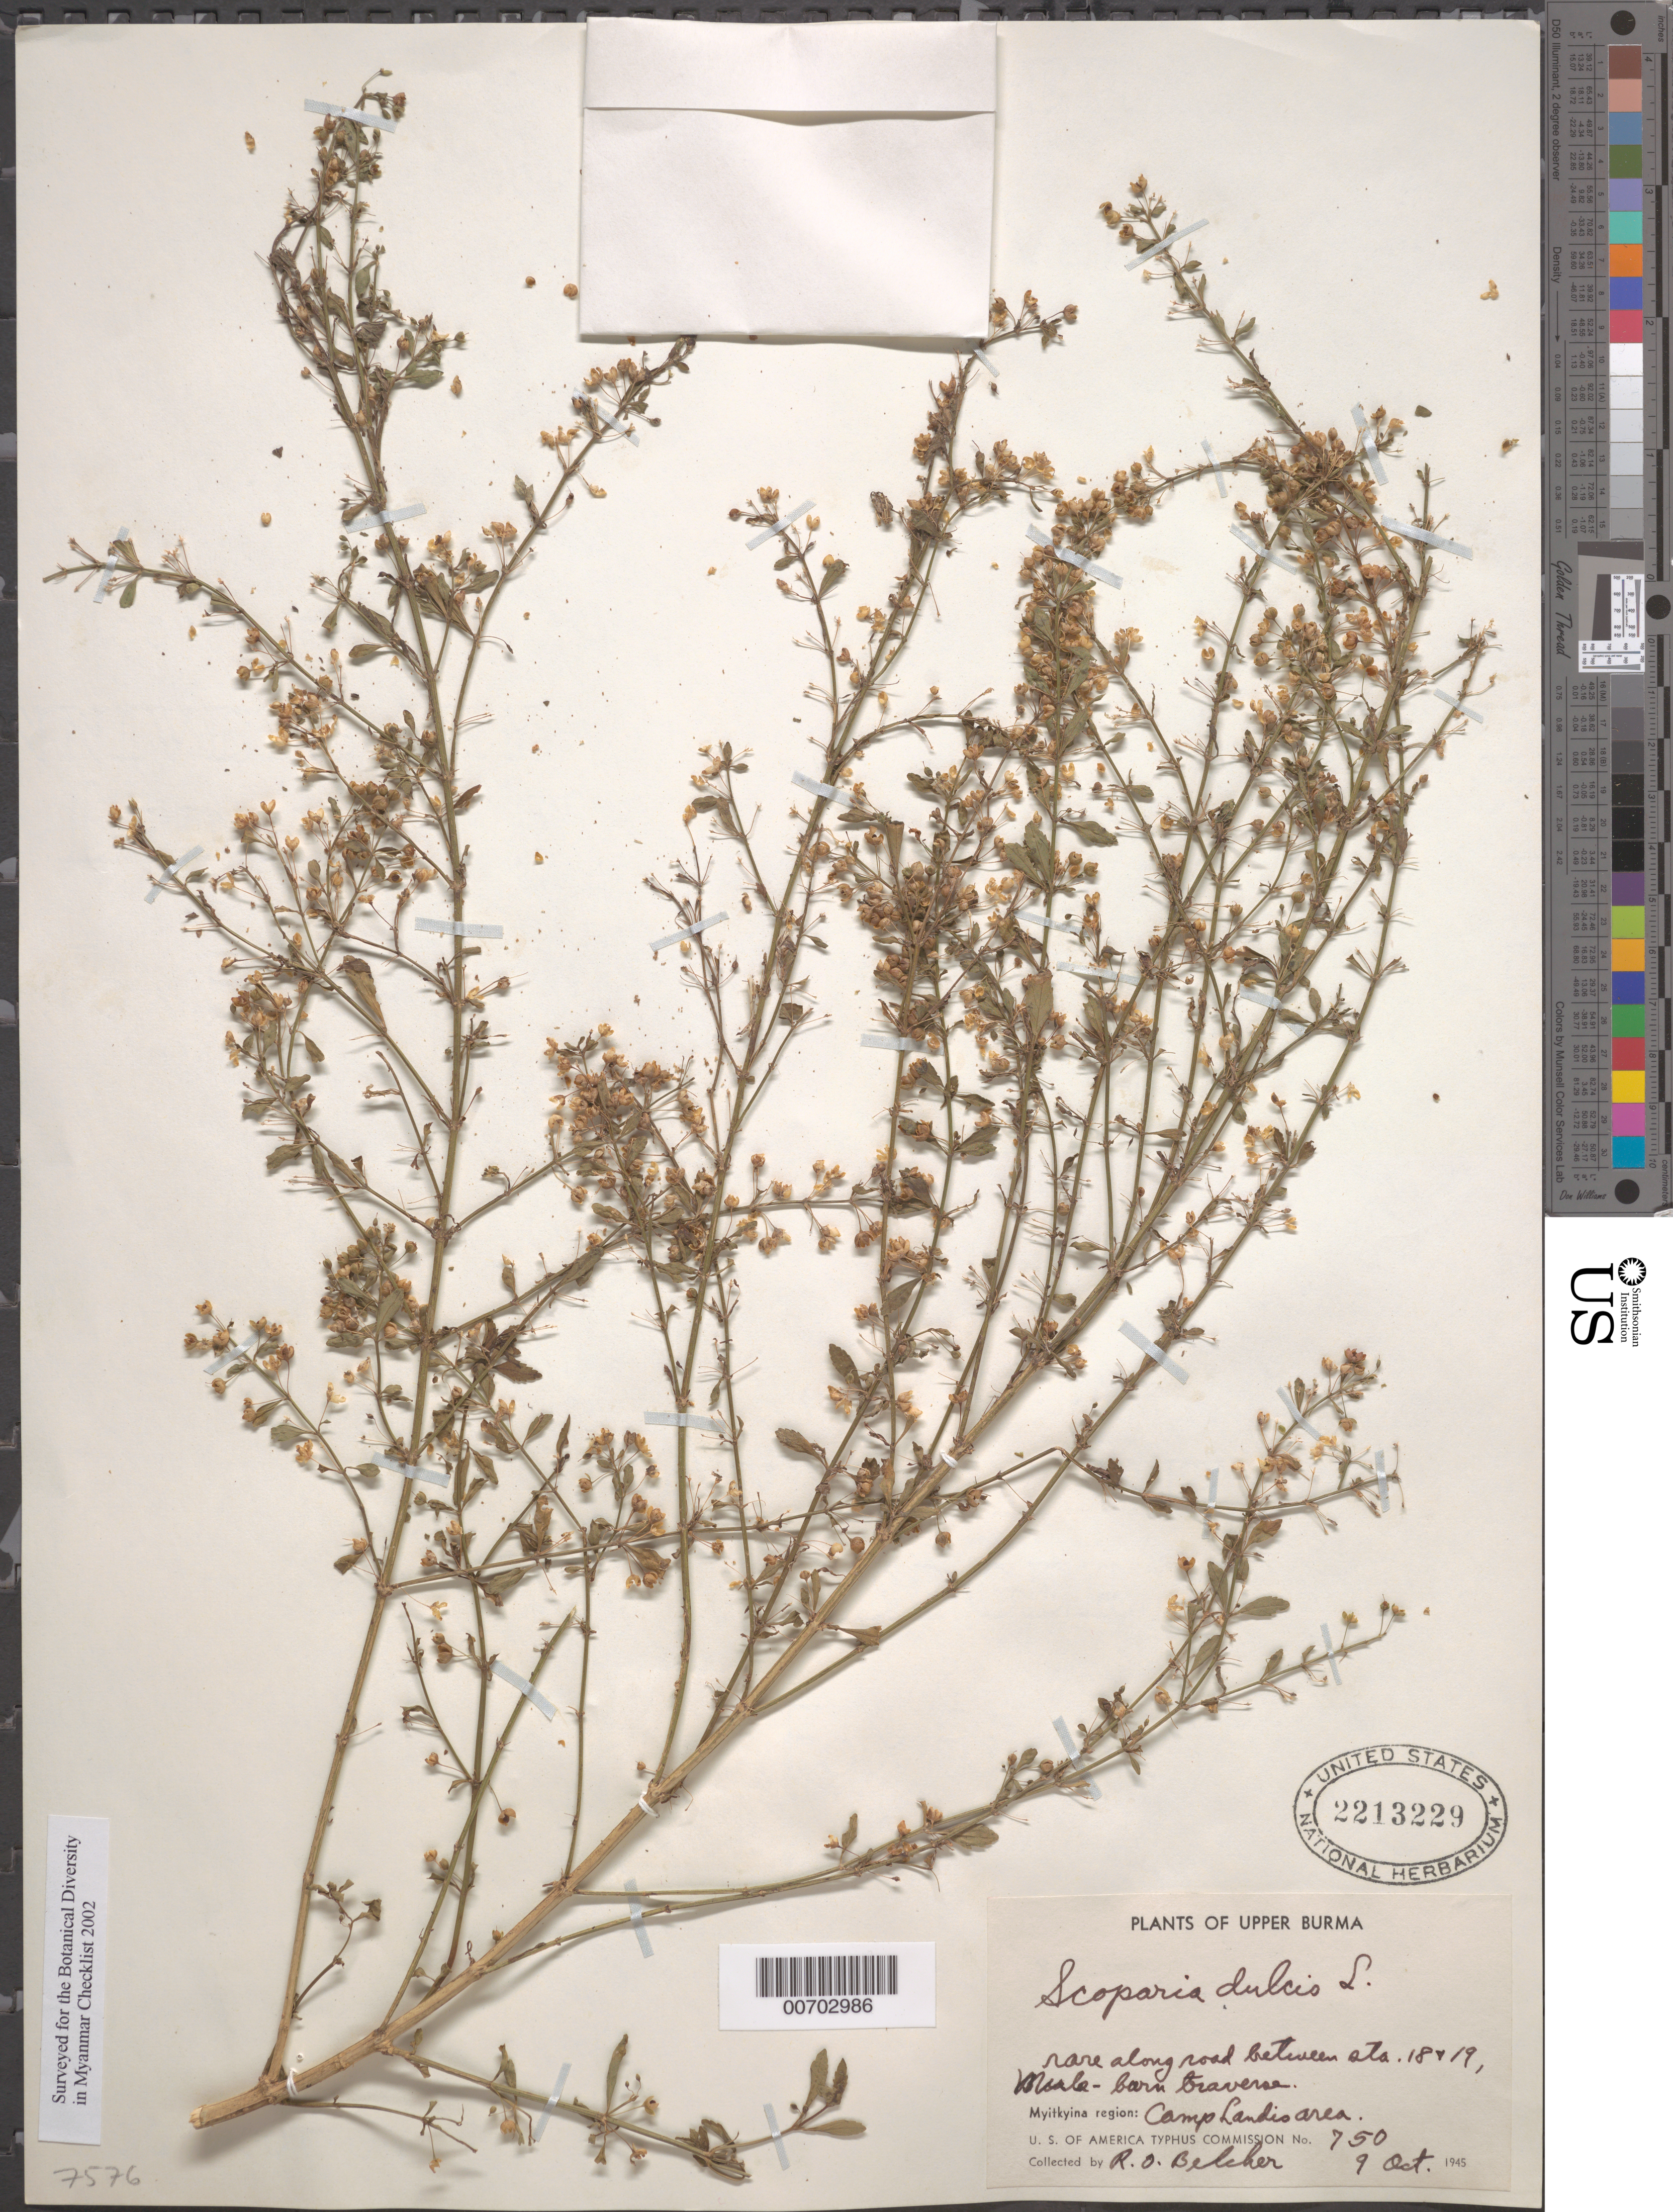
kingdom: Plantae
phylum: Tracheophyta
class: Magnoliopsida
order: Lamiales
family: Plantaginaceae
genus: Scoparia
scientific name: Scoparia dulcis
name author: L.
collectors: R. Belcher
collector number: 750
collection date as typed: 09 Oct 1945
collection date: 1945-10-09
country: Myanmar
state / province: Kachin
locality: Myitkyina, Camp Landis area, Sta. 18-19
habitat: Roadside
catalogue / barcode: US 2213229